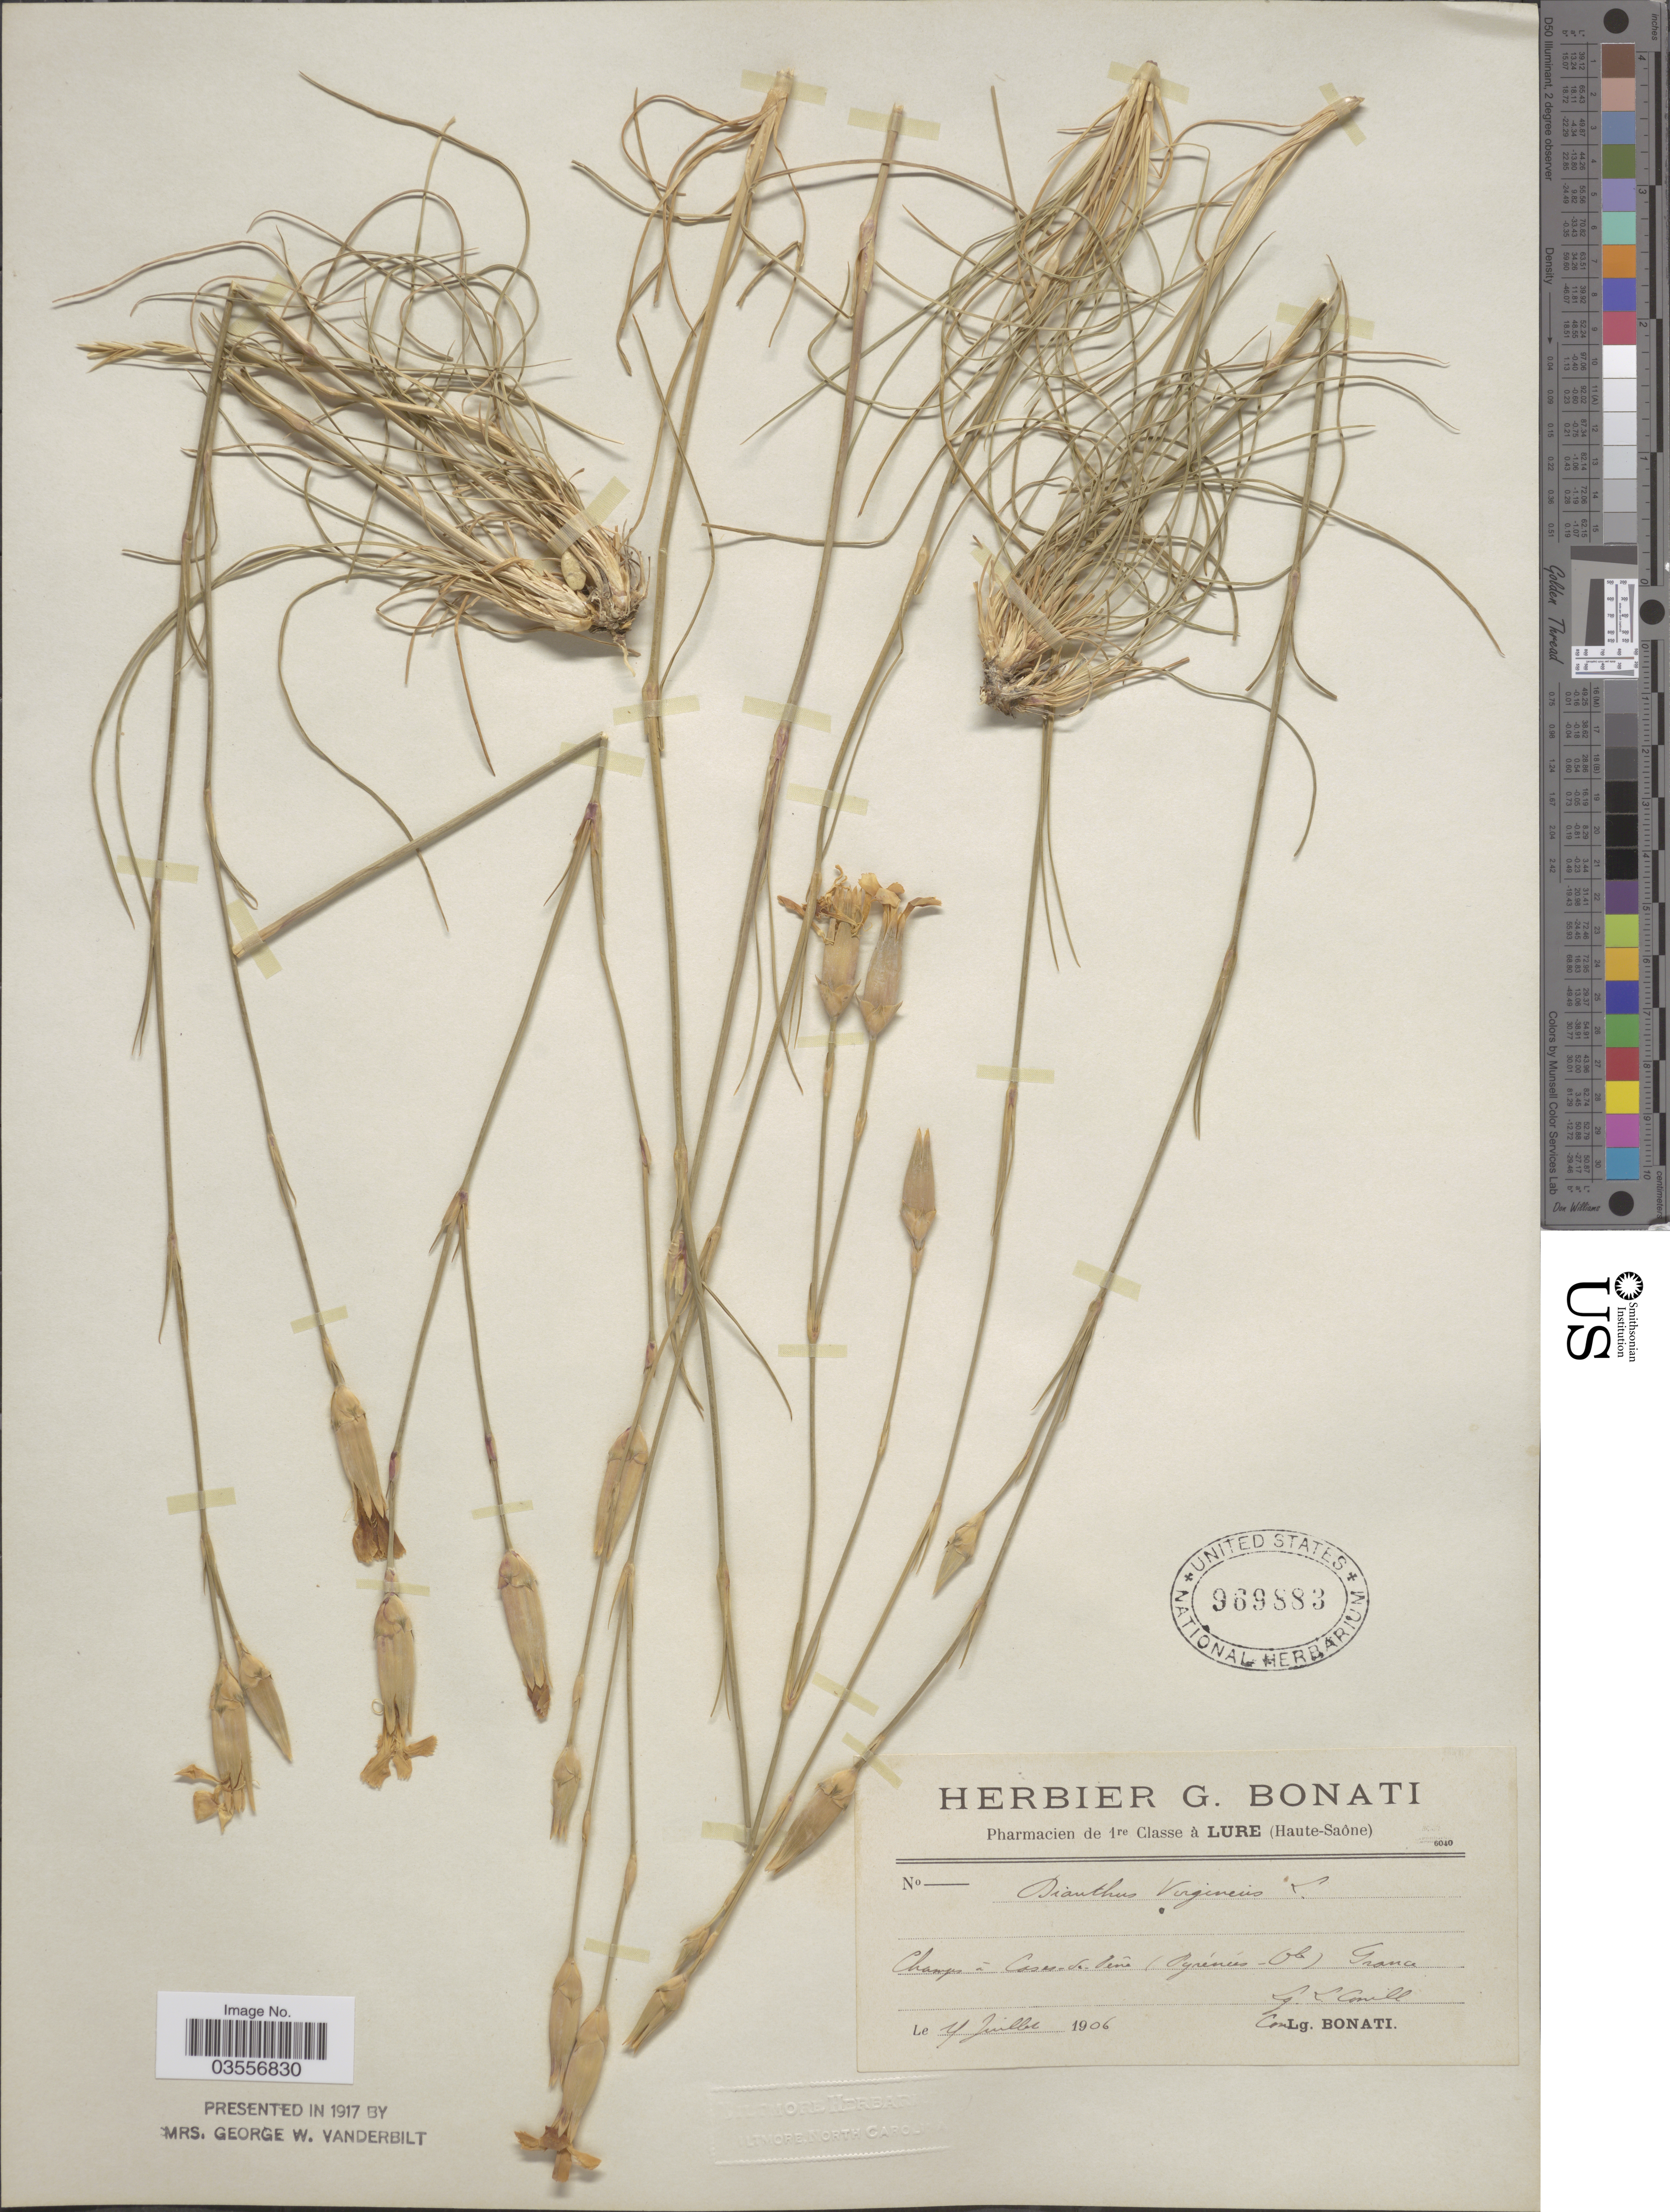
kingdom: Plantae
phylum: Tracheophyta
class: Magnoliopsida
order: Caryophyllales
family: Caryophyllaceae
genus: Dianthus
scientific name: Dianthus virgineus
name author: Hablitz ex M. Bieb.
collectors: Conill, L.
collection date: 1906-07-04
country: France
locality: Champs à Cases-de-Pene (Pyrénées-Oles).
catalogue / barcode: US 969883